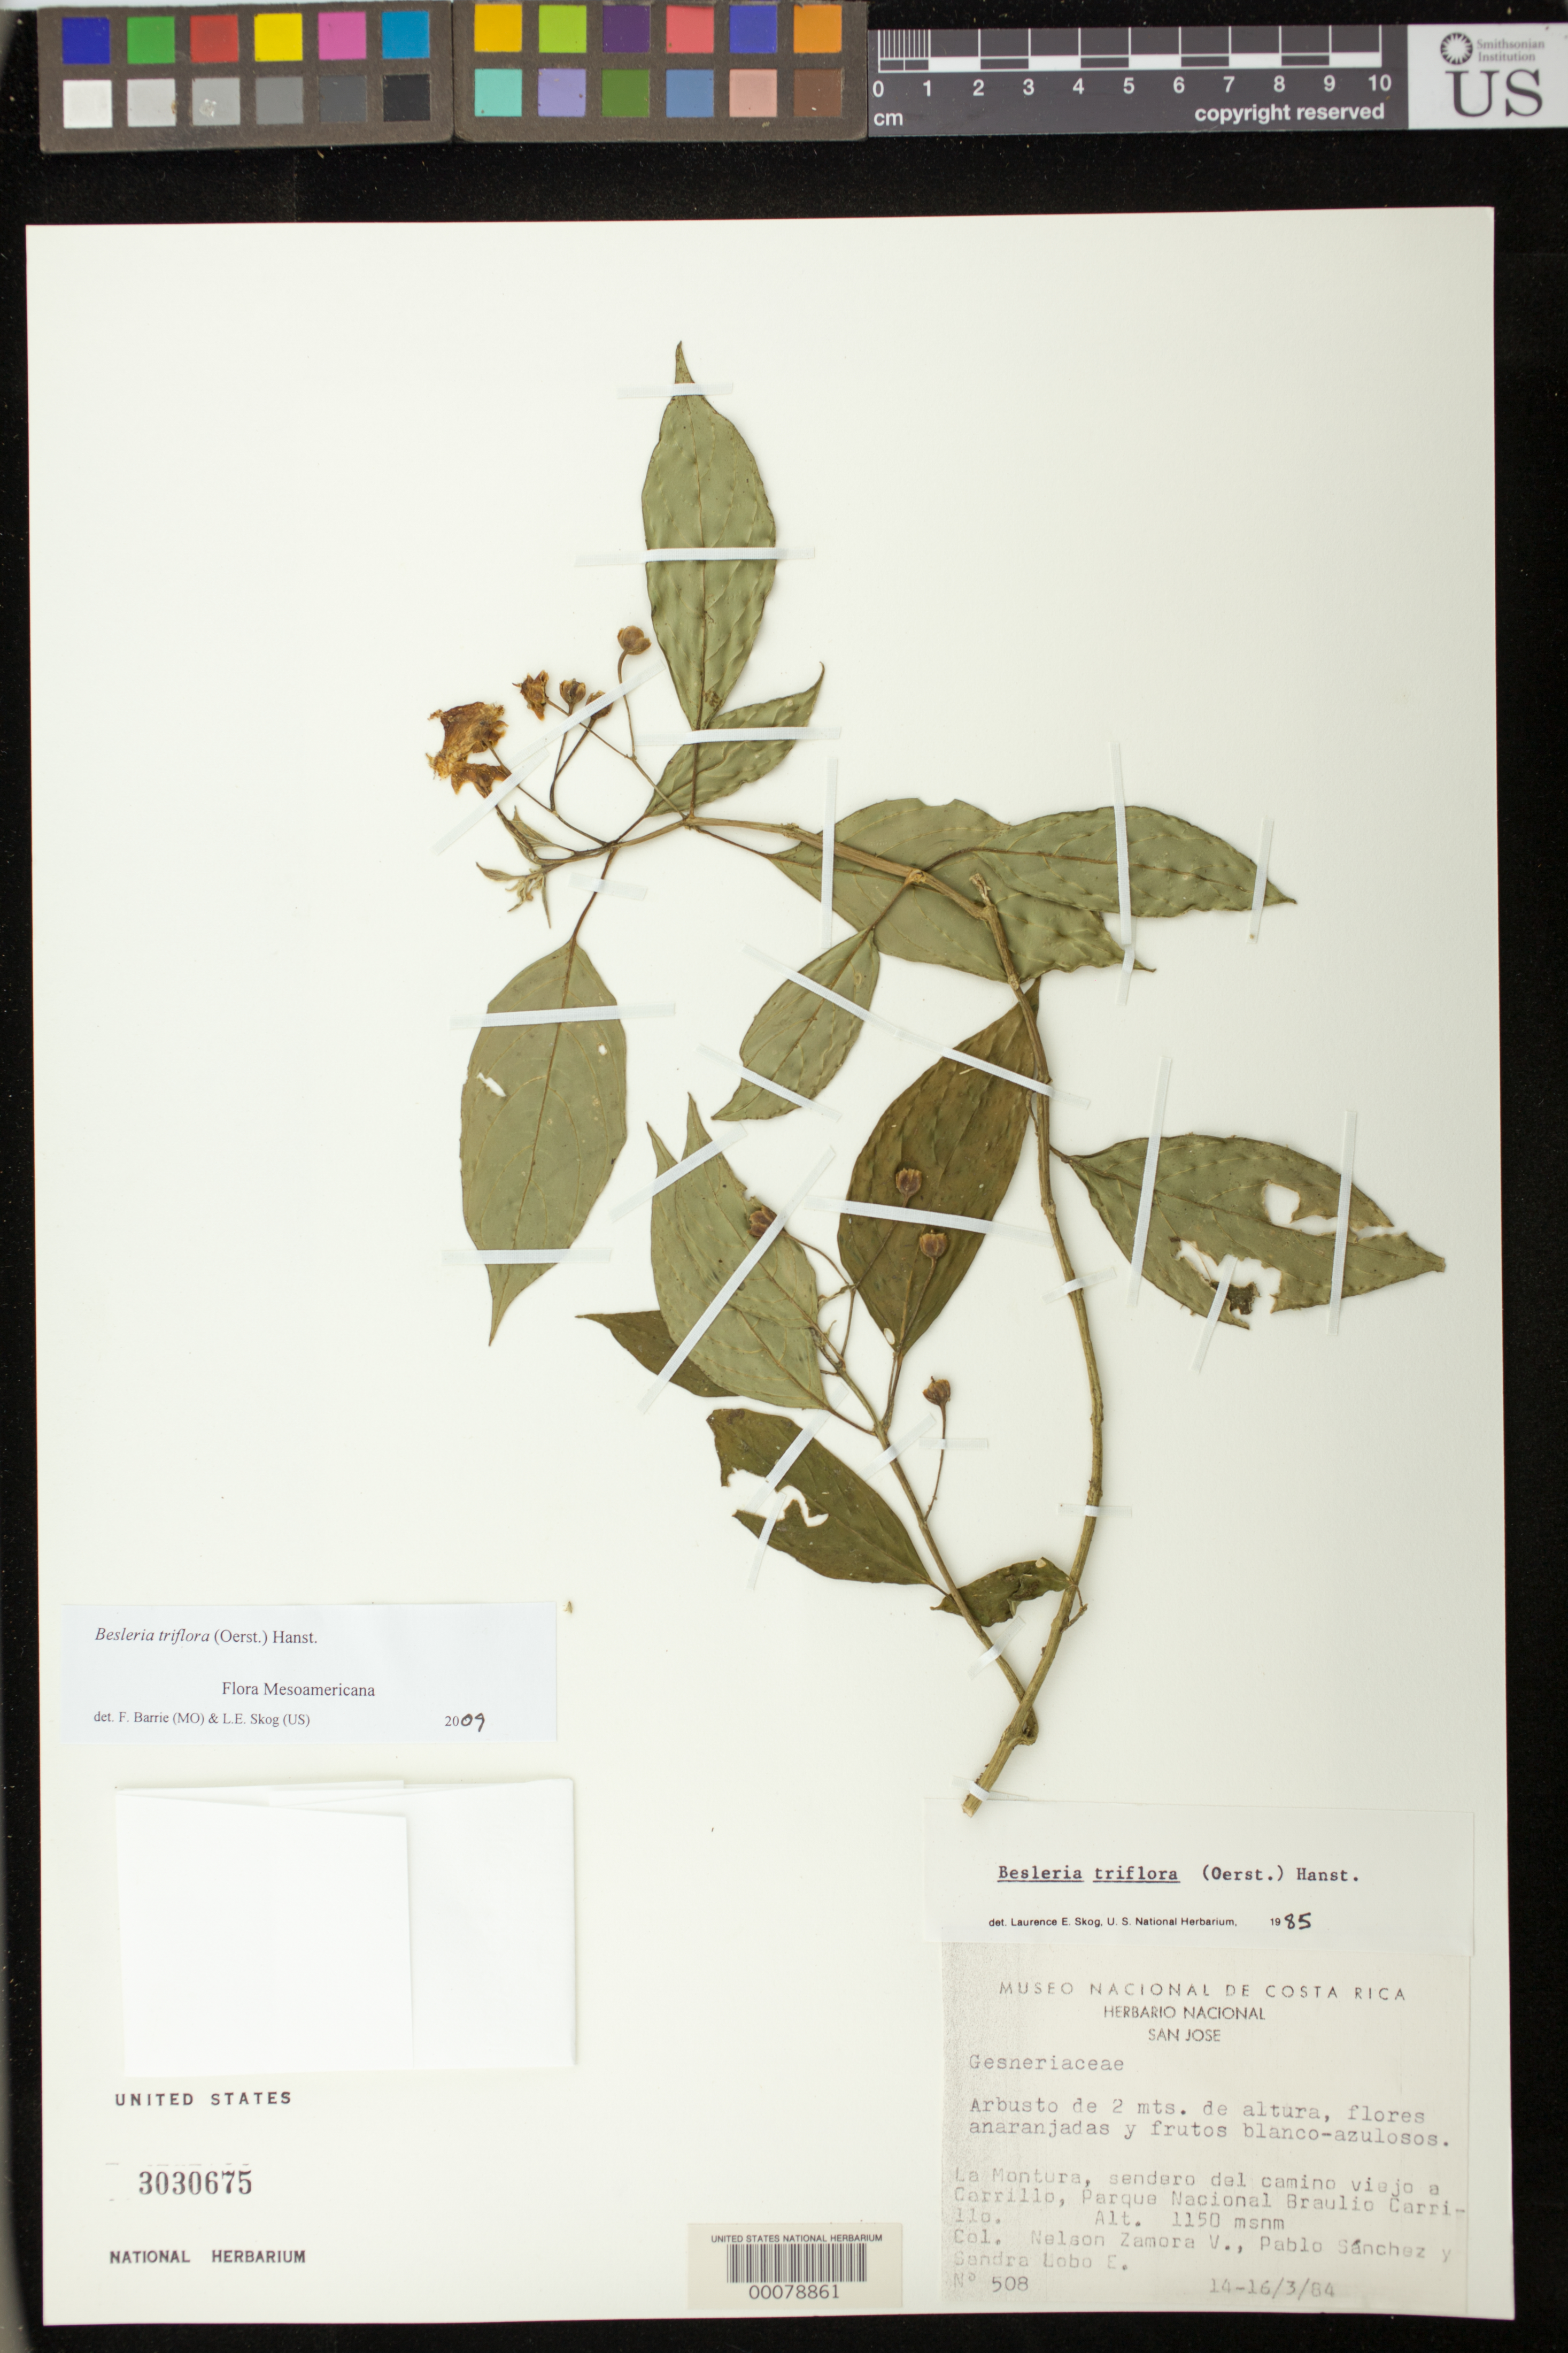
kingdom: Plantae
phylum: Tracheophyta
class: Magnoliopsida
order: Lamiales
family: Gesneriaceae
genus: Besleria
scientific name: Besleria triflora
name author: (Oerst.) Hanst.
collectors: N. Zamora & et al.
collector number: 508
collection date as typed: Mar 1984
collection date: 1984-03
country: Costa Rica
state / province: San José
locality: La Montura, Parque Nacional Braulio Carrillo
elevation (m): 1150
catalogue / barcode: US 3030675